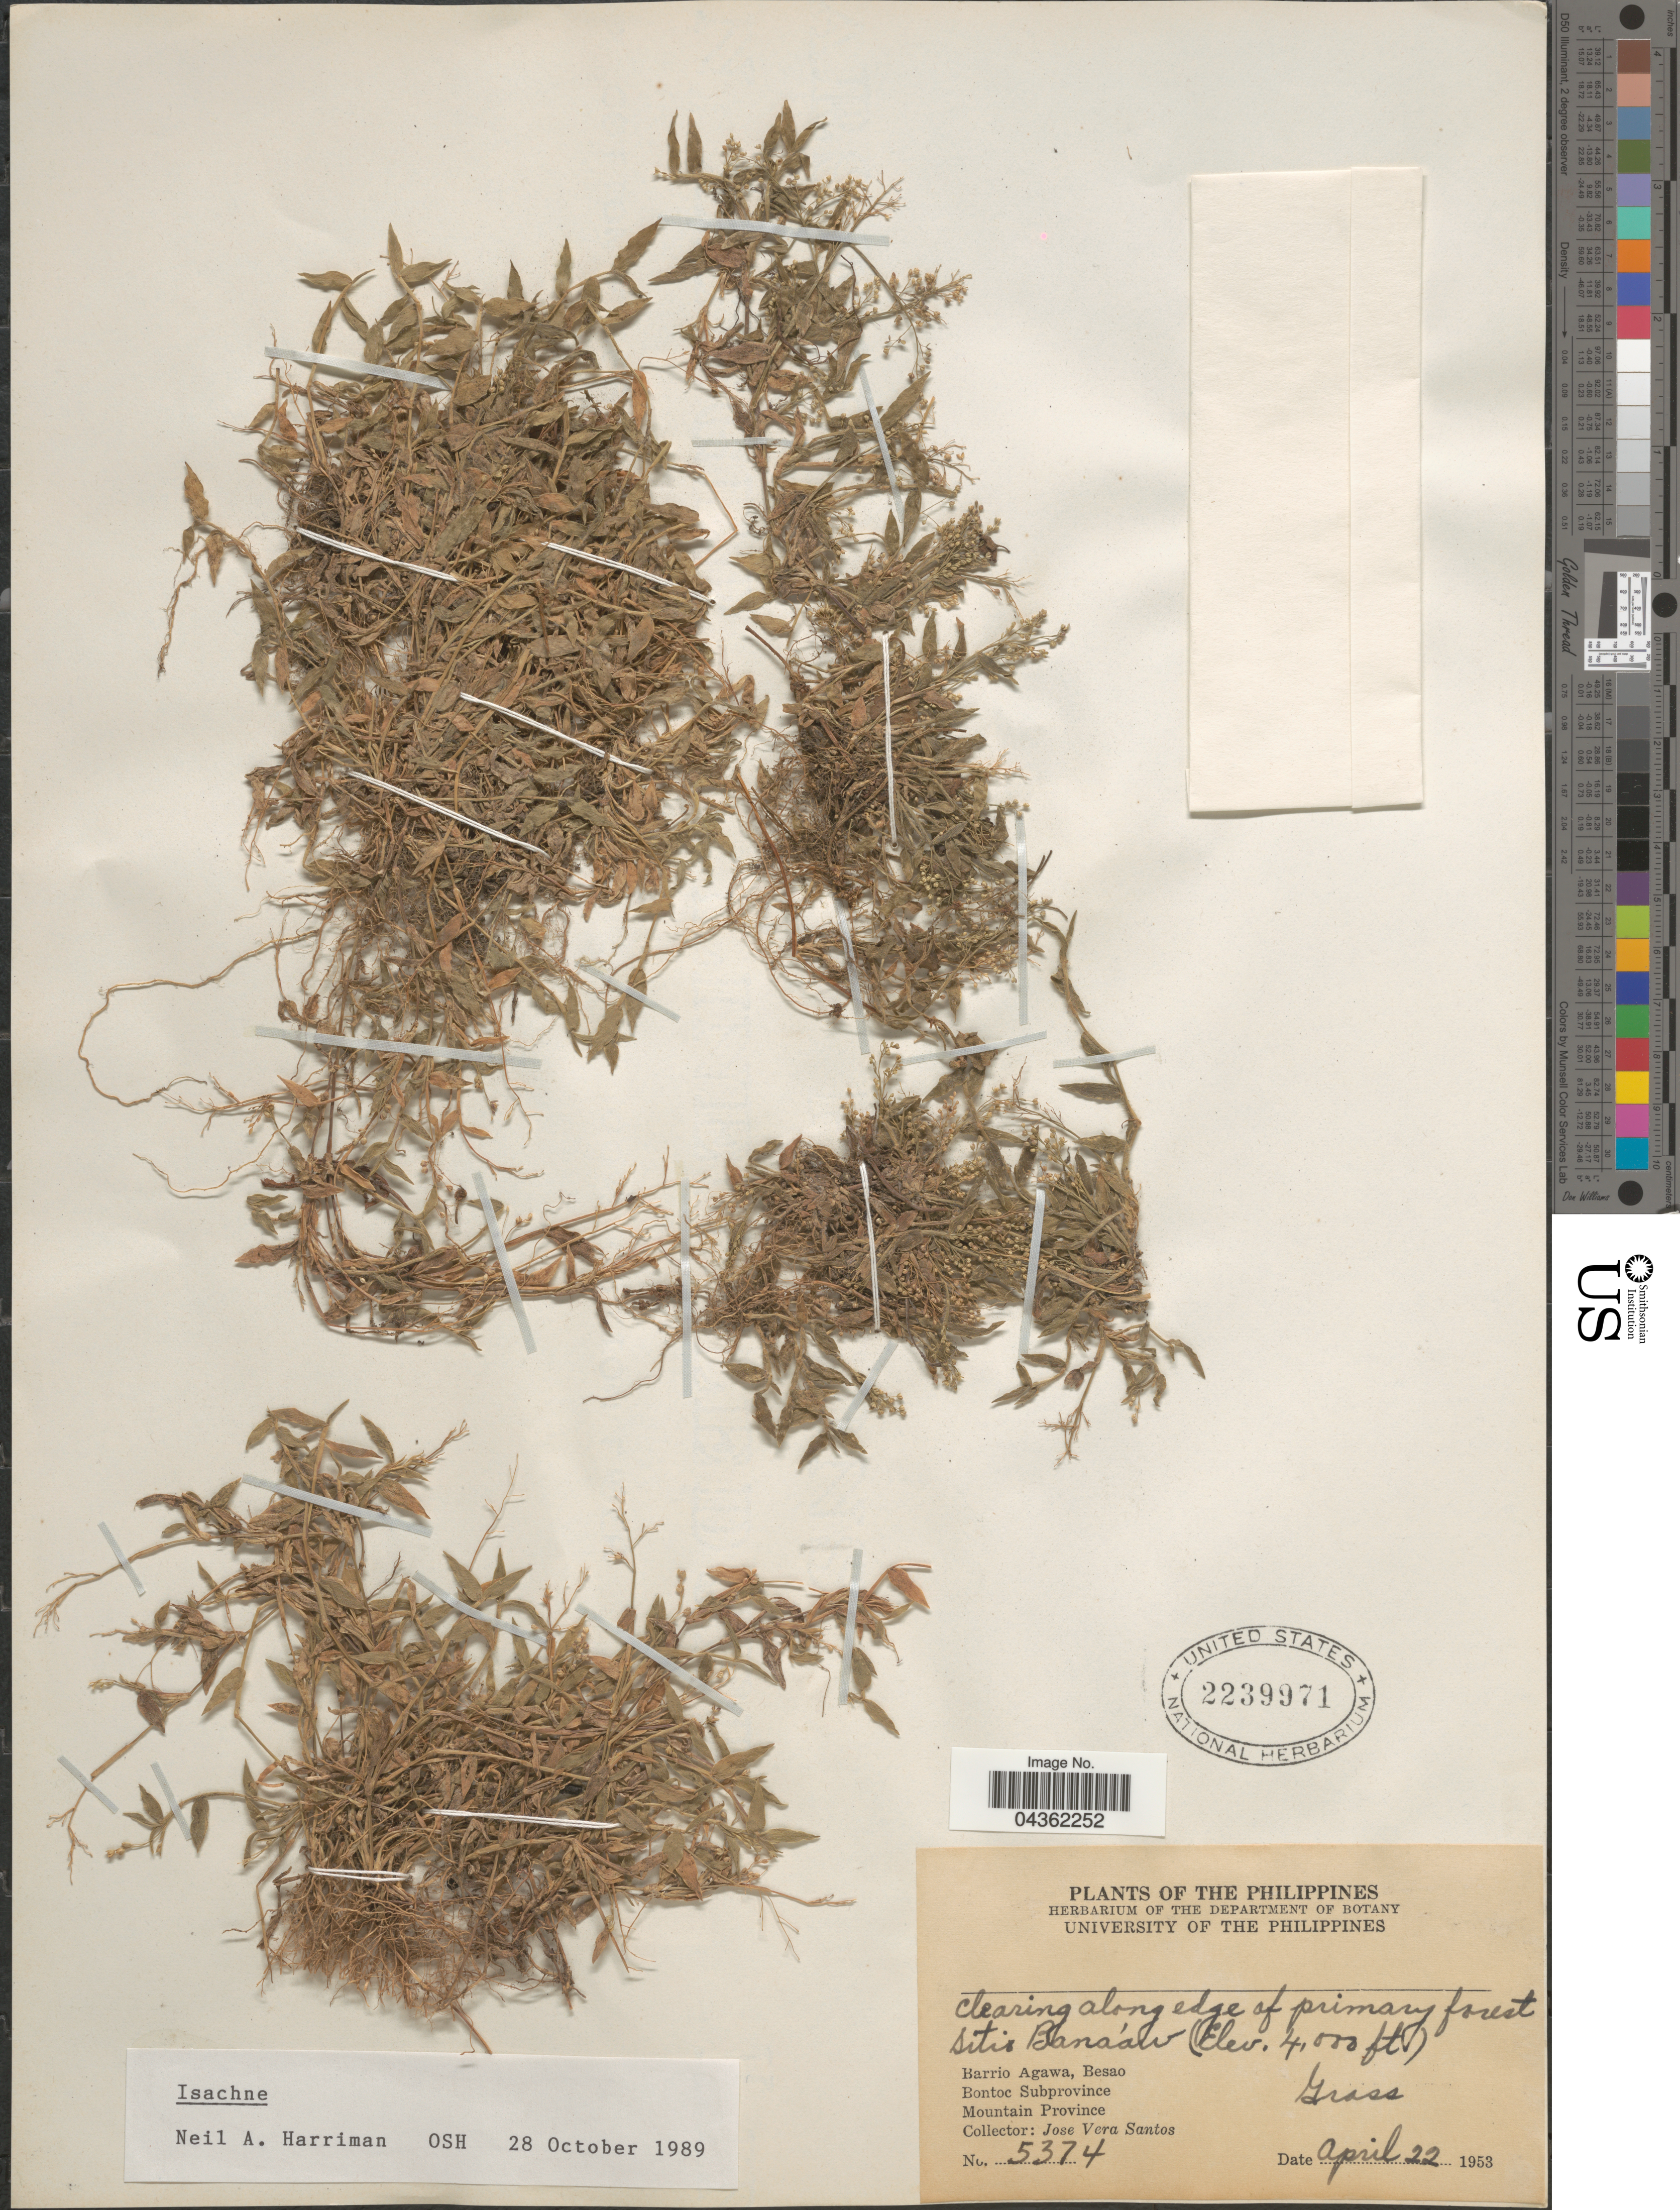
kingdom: Plantae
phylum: Tracheophyta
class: Liliopsida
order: Poales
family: Poaceae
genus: Isachne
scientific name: Isachne sp.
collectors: J. Santos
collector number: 5374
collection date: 1953-04-22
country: Philippines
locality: Clearing along edge of primary forest Sitio Banaáw. Barrio Agawa, Besao. Bontoc Subprovince. Mountain Province.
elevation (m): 1219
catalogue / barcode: US 2239971